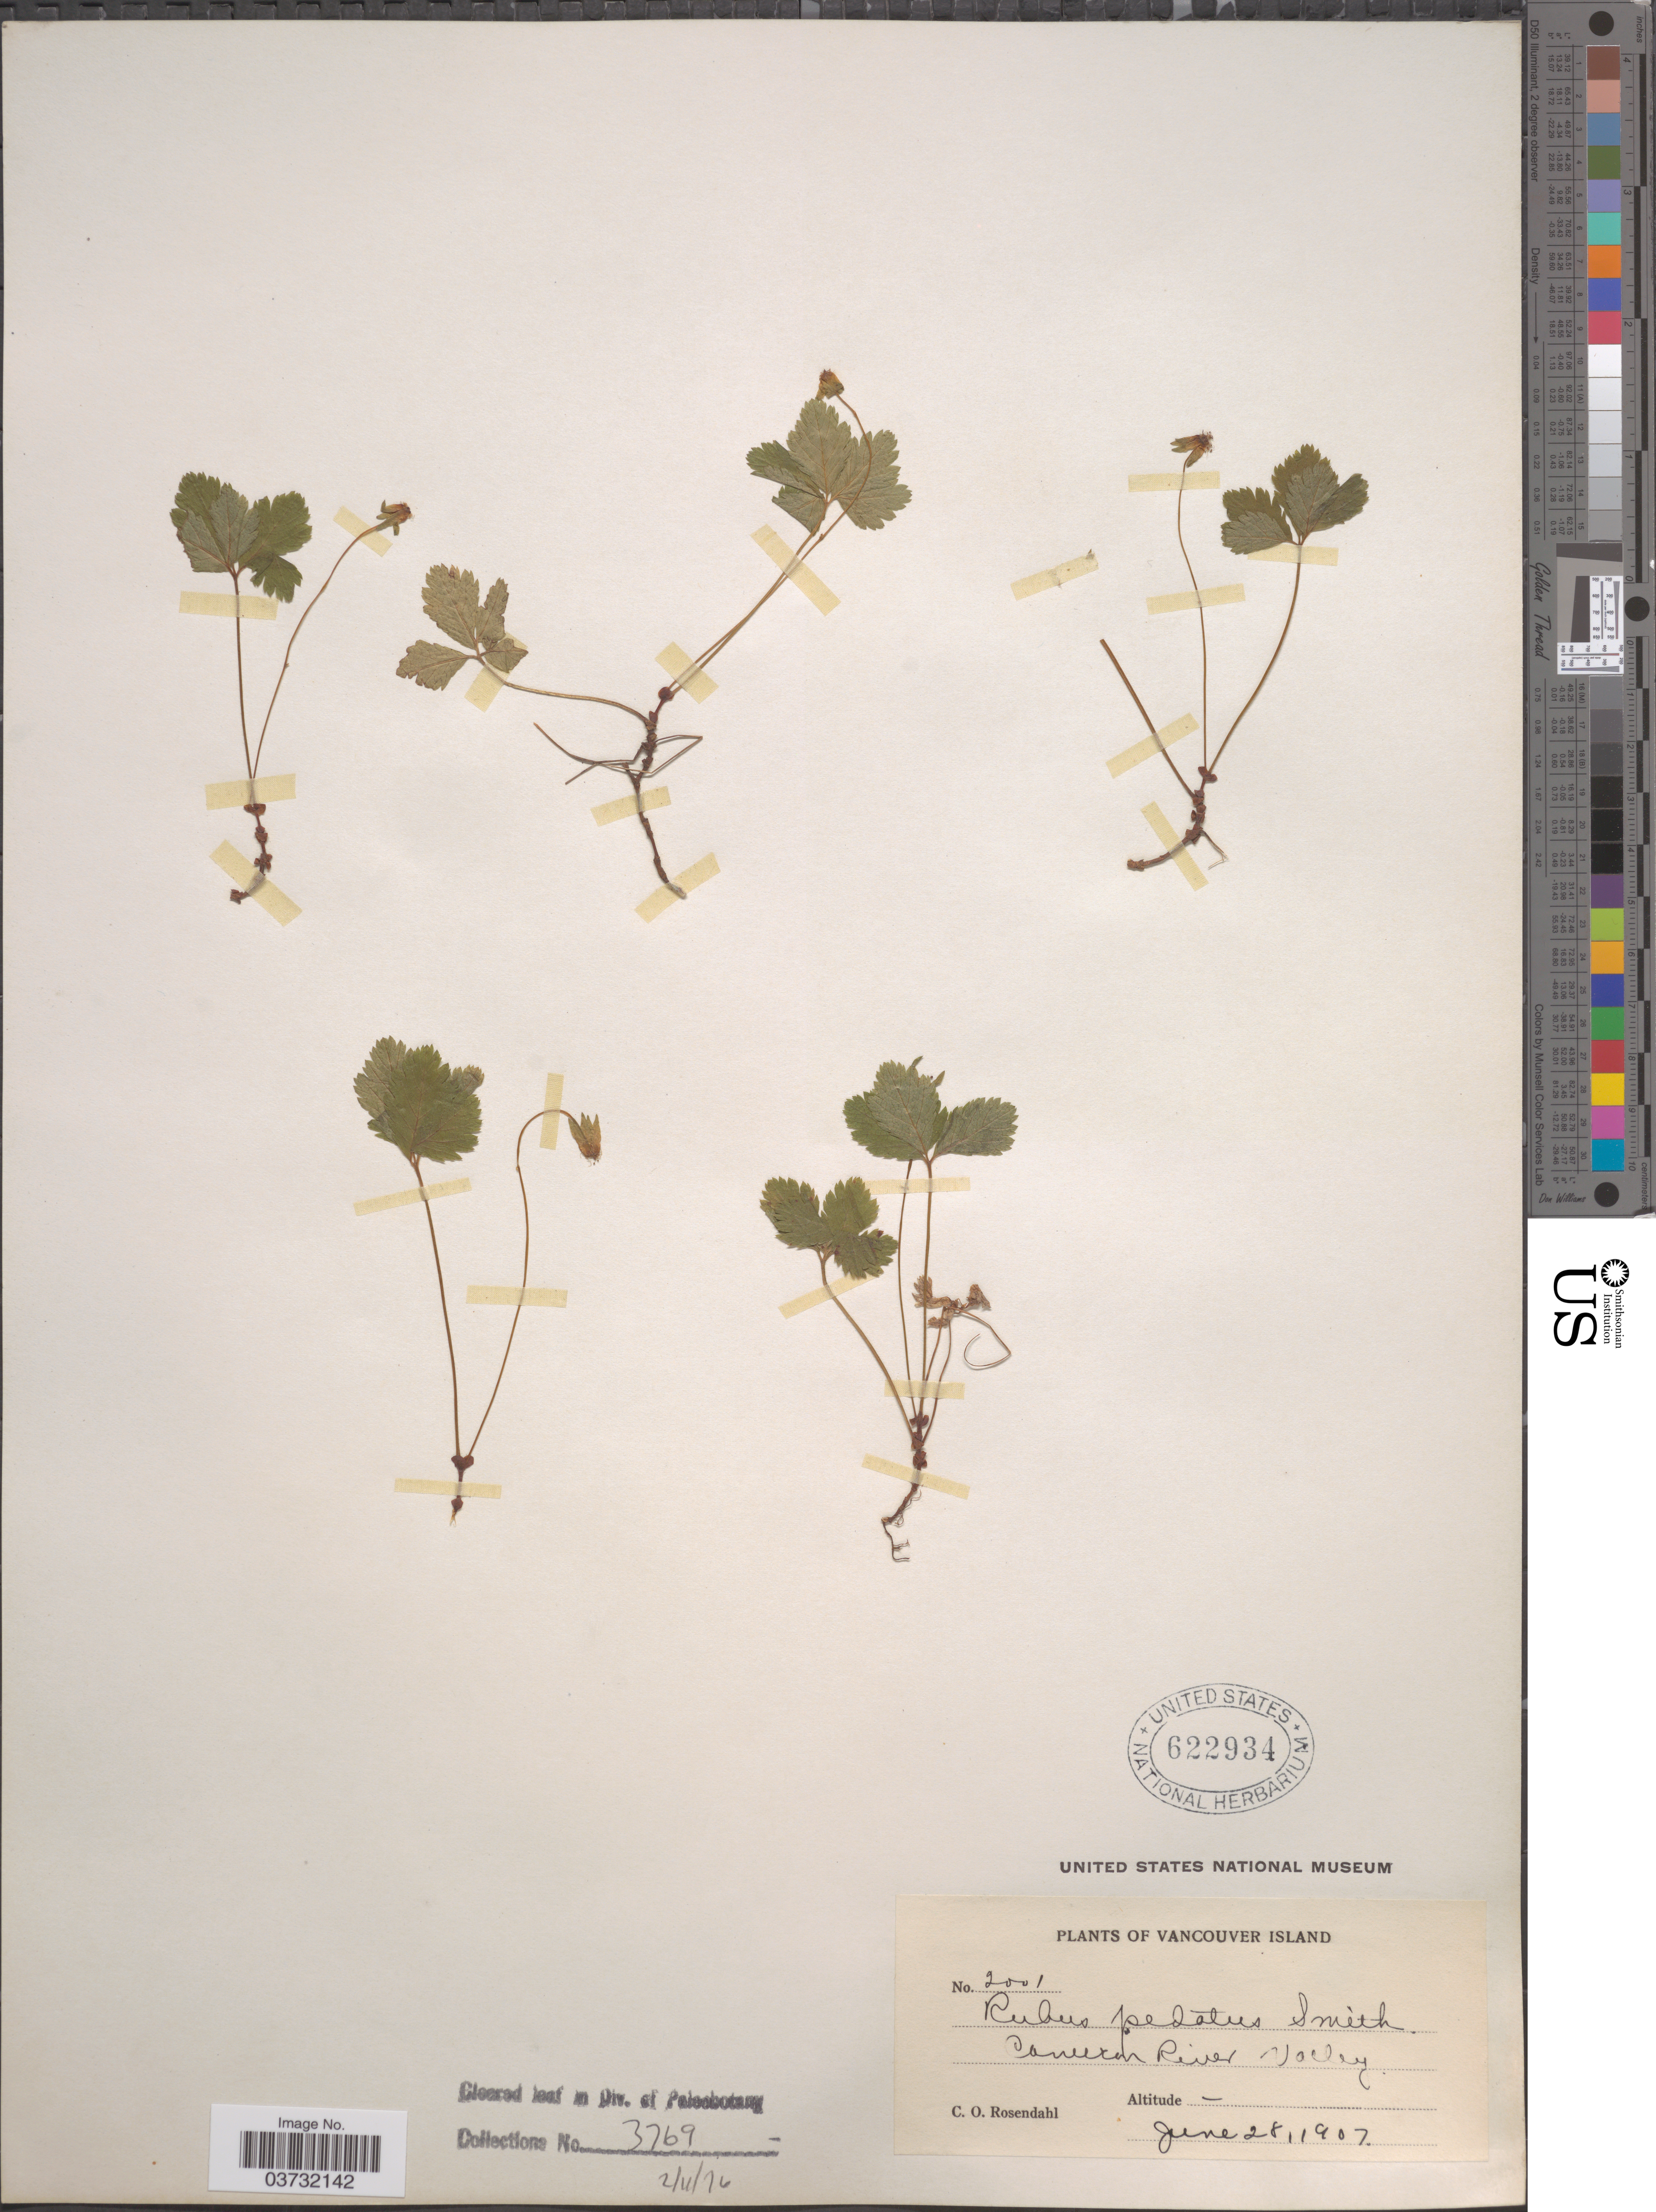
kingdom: Plantae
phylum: Tracheophyta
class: Magnoliopsida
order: Rosales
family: Rosaceae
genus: Rubus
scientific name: Rubus pedatus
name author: Sm.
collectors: C. O. Rosendahl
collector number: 2001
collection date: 1907-06-28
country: Canada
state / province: British Columbia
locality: Vancouver Island. Cameron River Valley.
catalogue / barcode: US 622934